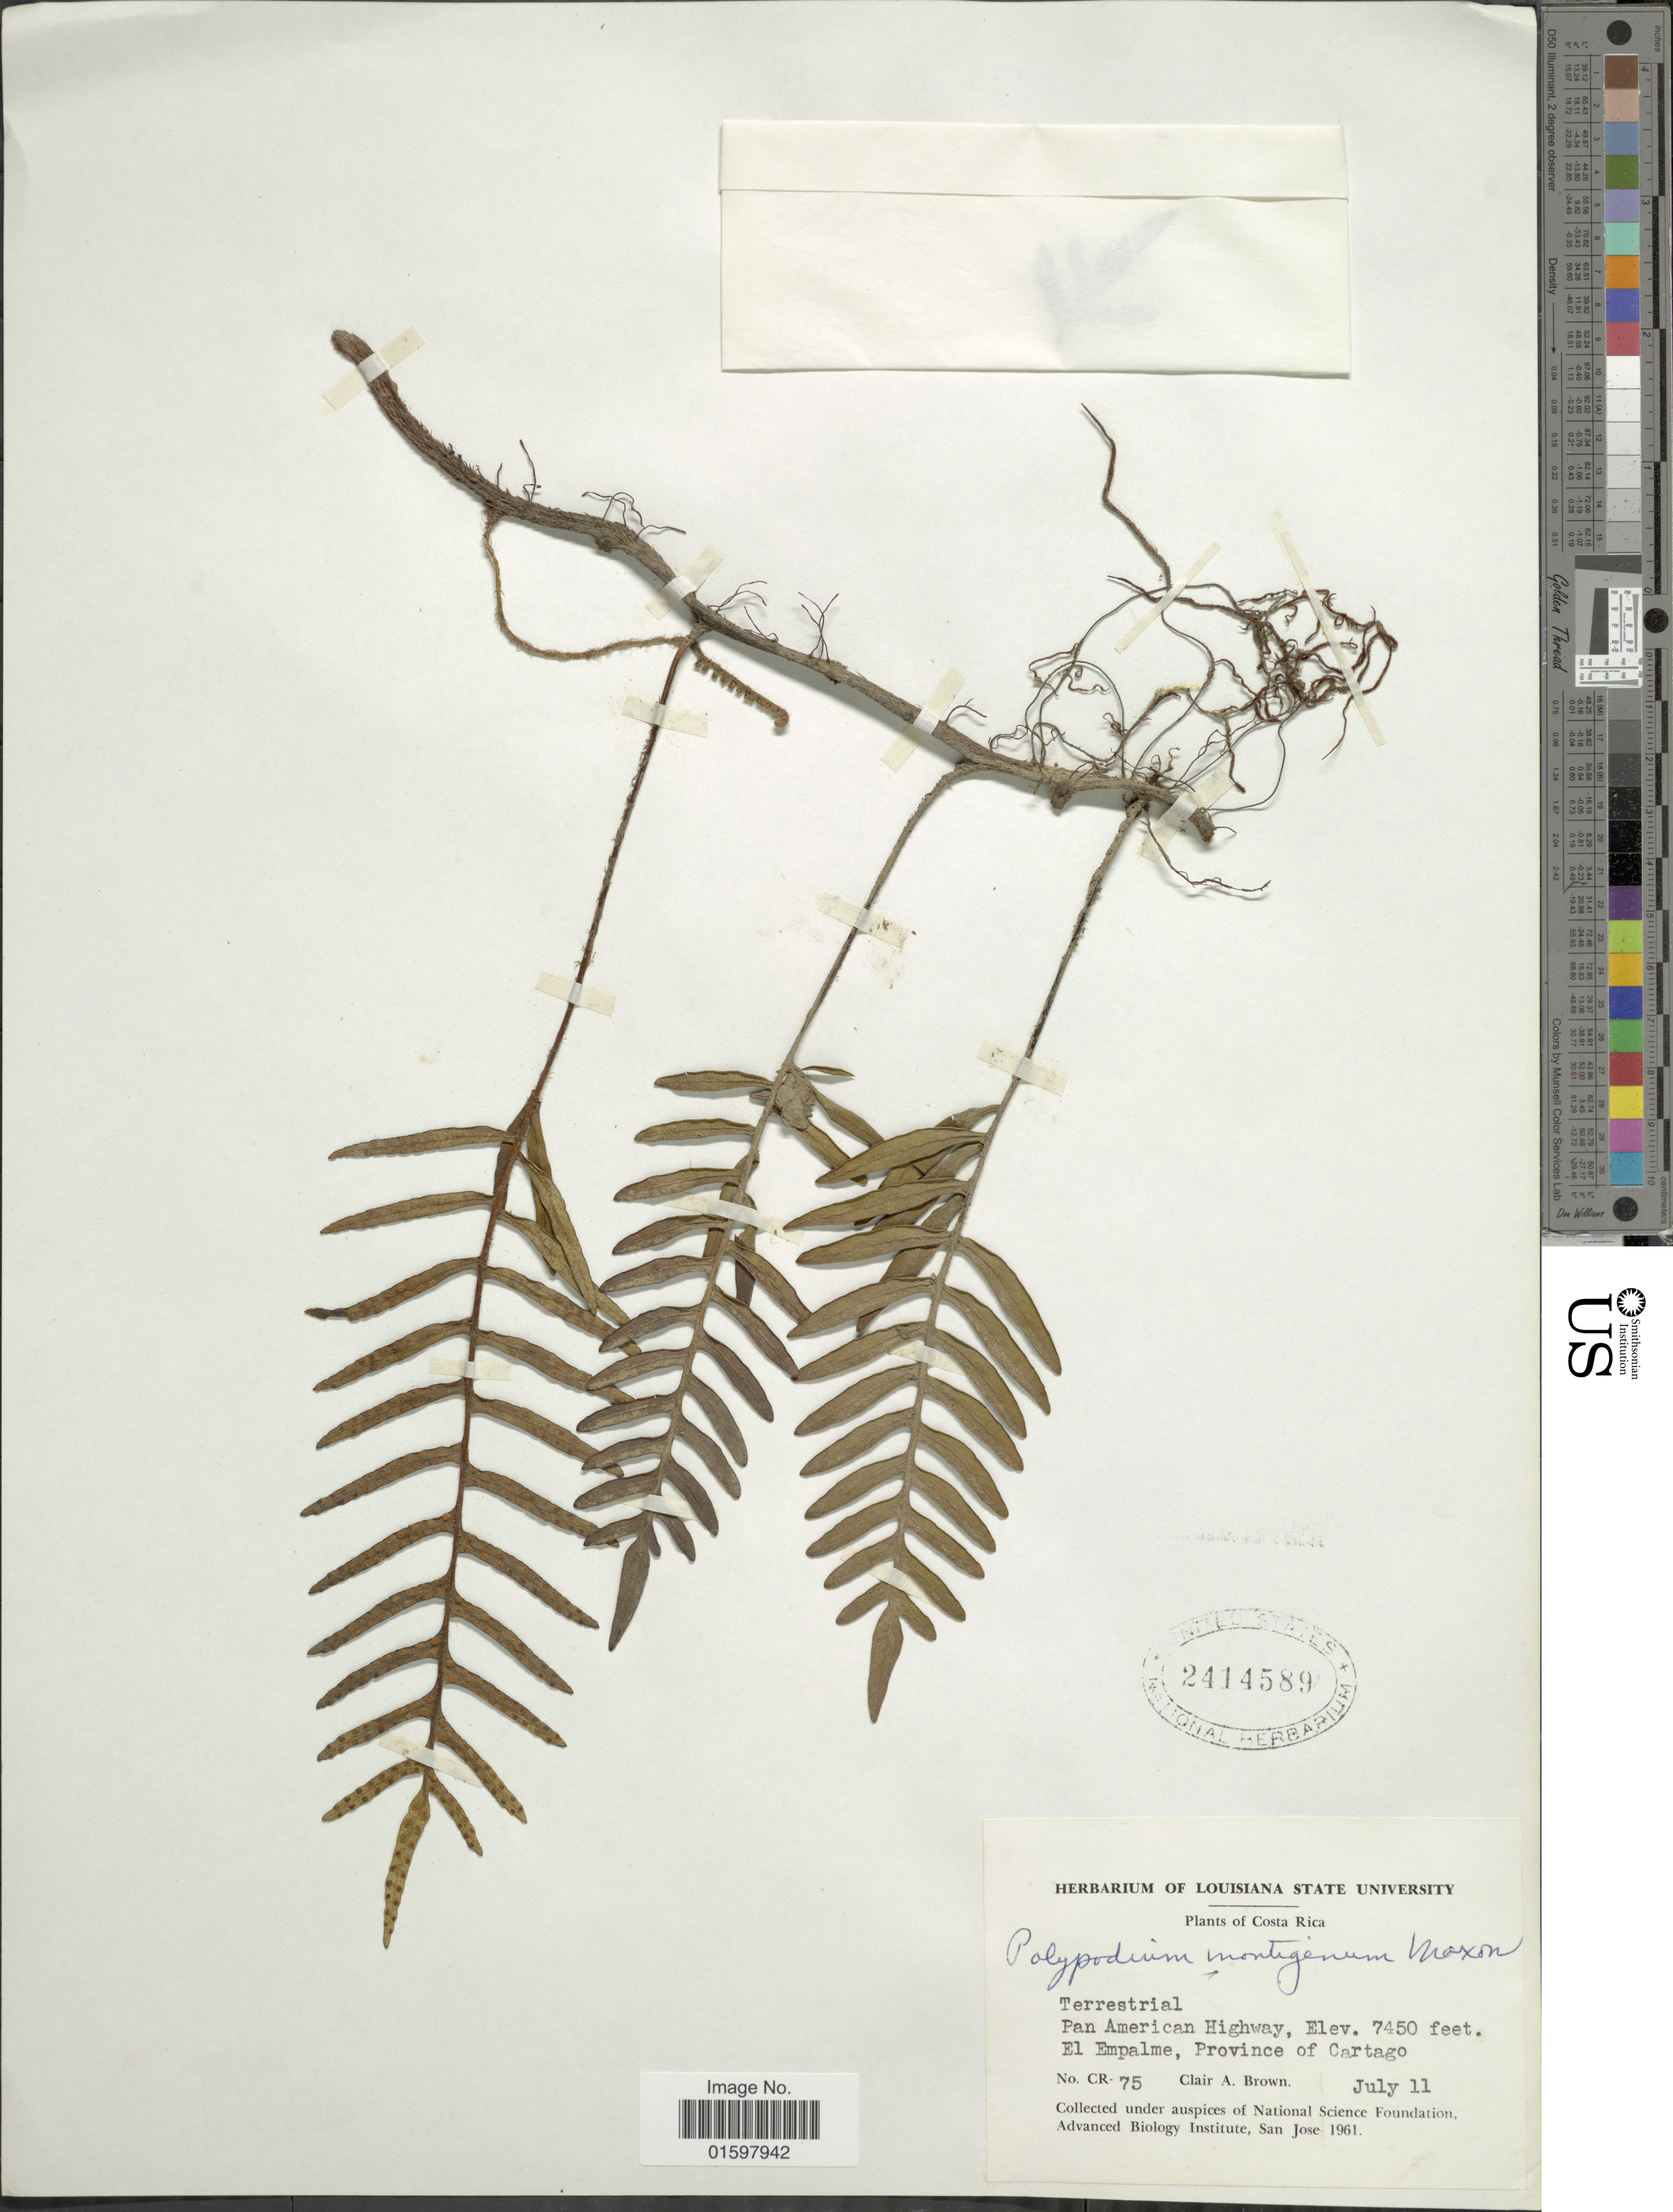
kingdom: Plantae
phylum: Tracheophyta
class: Polypodiopsida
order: Polypodiales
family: Polypodiaceae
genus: Pleopeltis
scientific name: Pleopeltis montigena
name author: (Maxon) A.R. Sm. & Tejero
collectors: C. A. Brown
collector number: CR-75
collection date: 1961-07-11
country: Costa Rica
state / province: Cartago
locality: Pan American Highway,El Empalme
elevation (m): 2271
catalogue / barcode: US 2414589